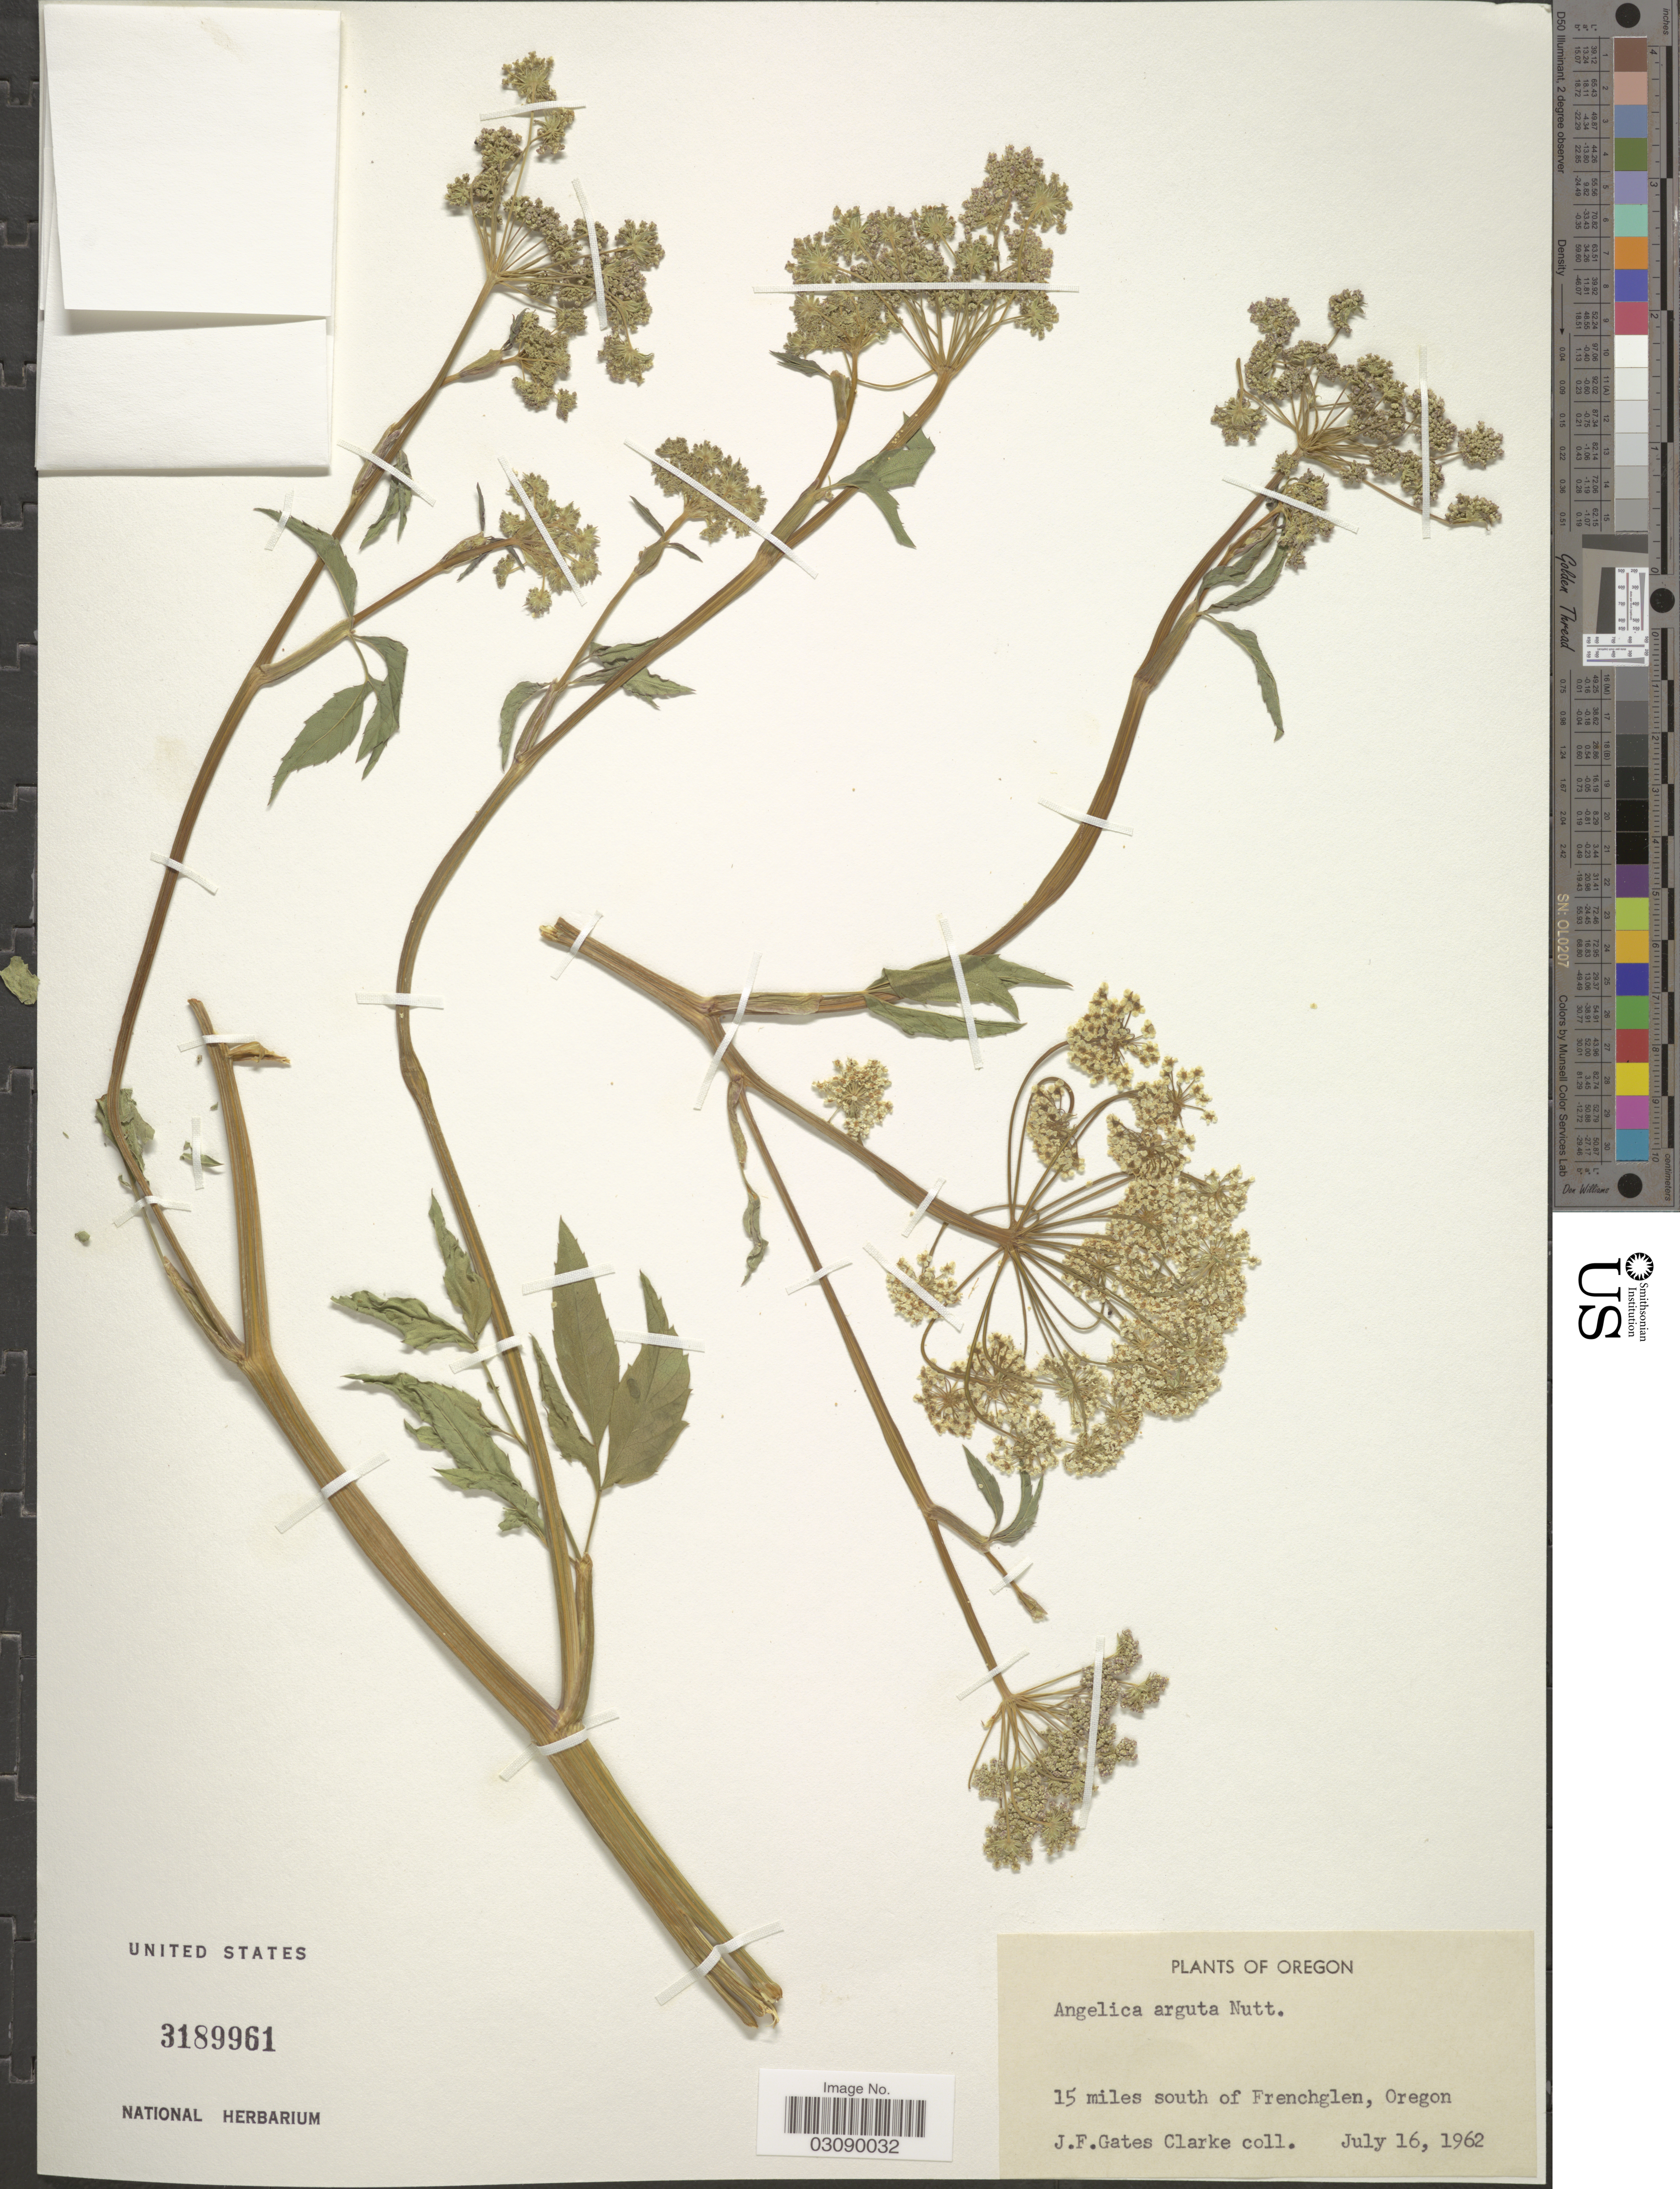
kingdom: Plantae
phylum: Tracheophyta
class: Magnoliopsida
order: Apiales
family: Apiaceae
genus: Angelica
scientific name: Angelica arguta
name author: Nutt.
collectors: J. F. Gates-Clarke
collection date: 1962-07-16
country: United States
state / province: Oregon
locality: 15 miles south of Frenchglen.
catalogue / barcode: US 3189961